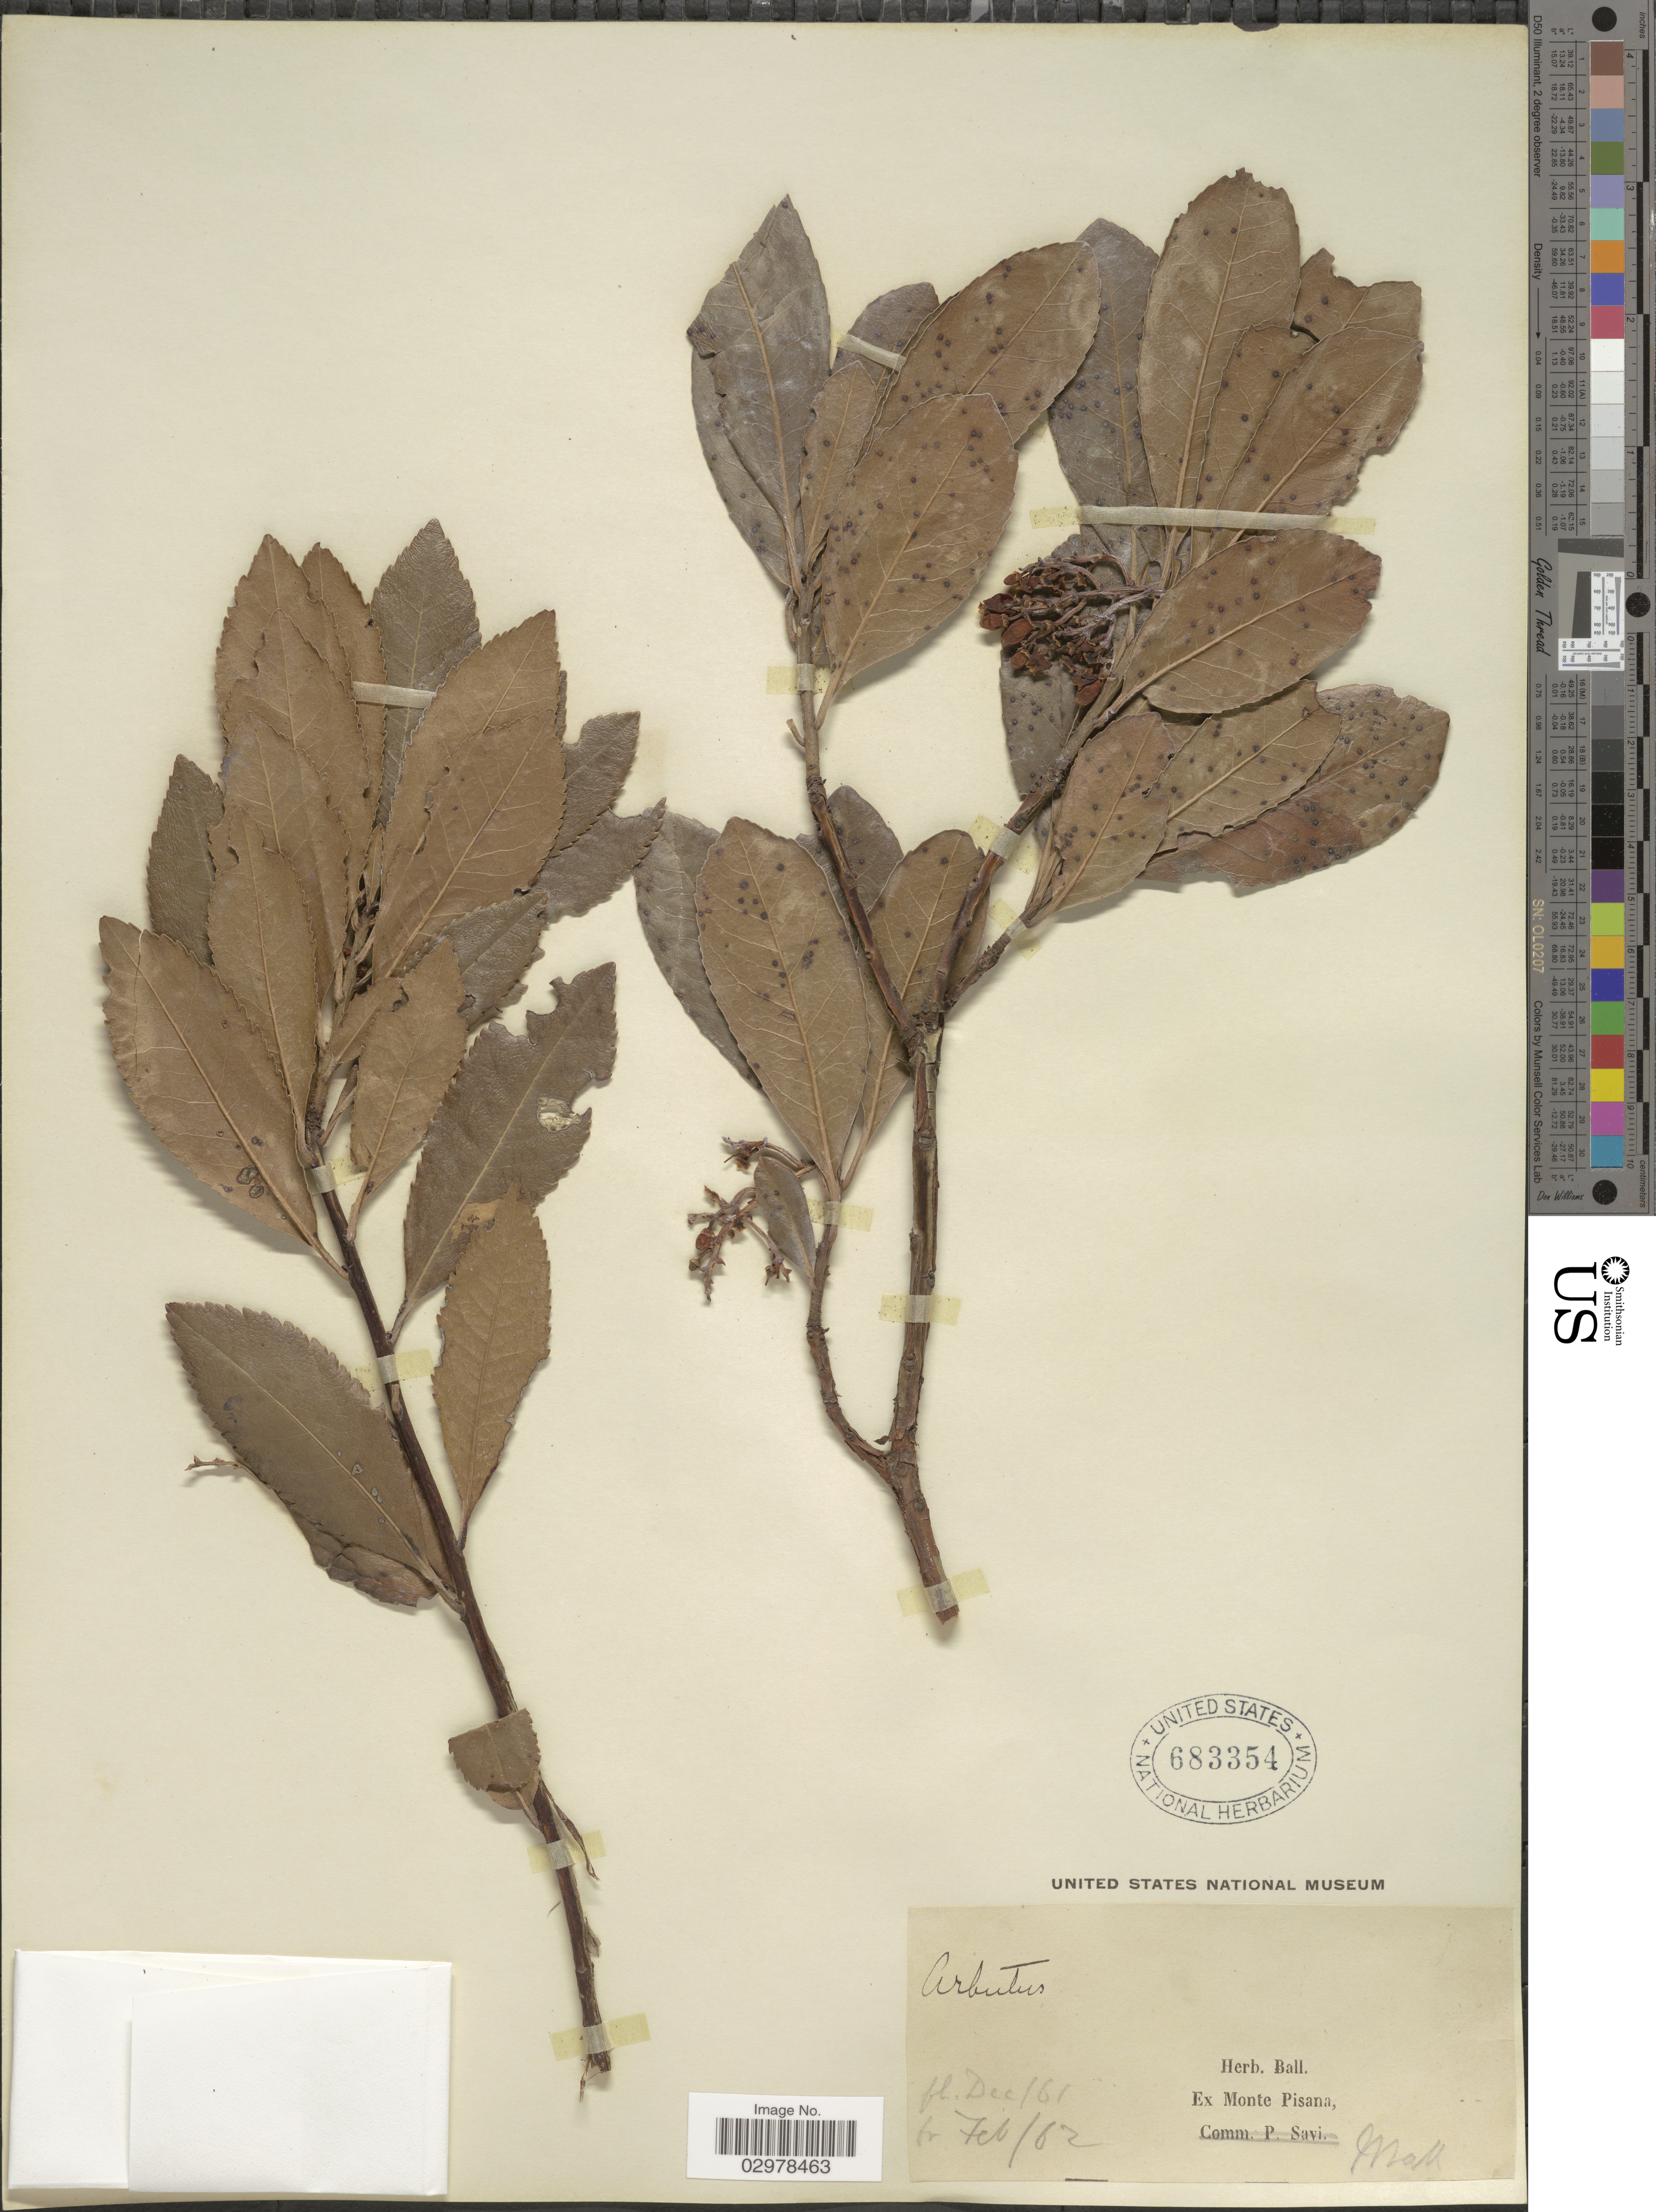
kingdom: Plantae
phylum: Tracheophyta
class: Magnoliopsida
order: Ericales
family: Ericaceae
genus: Arbutus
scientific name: Arbutus unedo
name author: L.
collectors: J. Ball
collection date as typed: Transcribed d/m/y: /12/61 to /2/62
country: Italy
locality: Ex Monte Pisana.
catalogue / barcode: US 683354